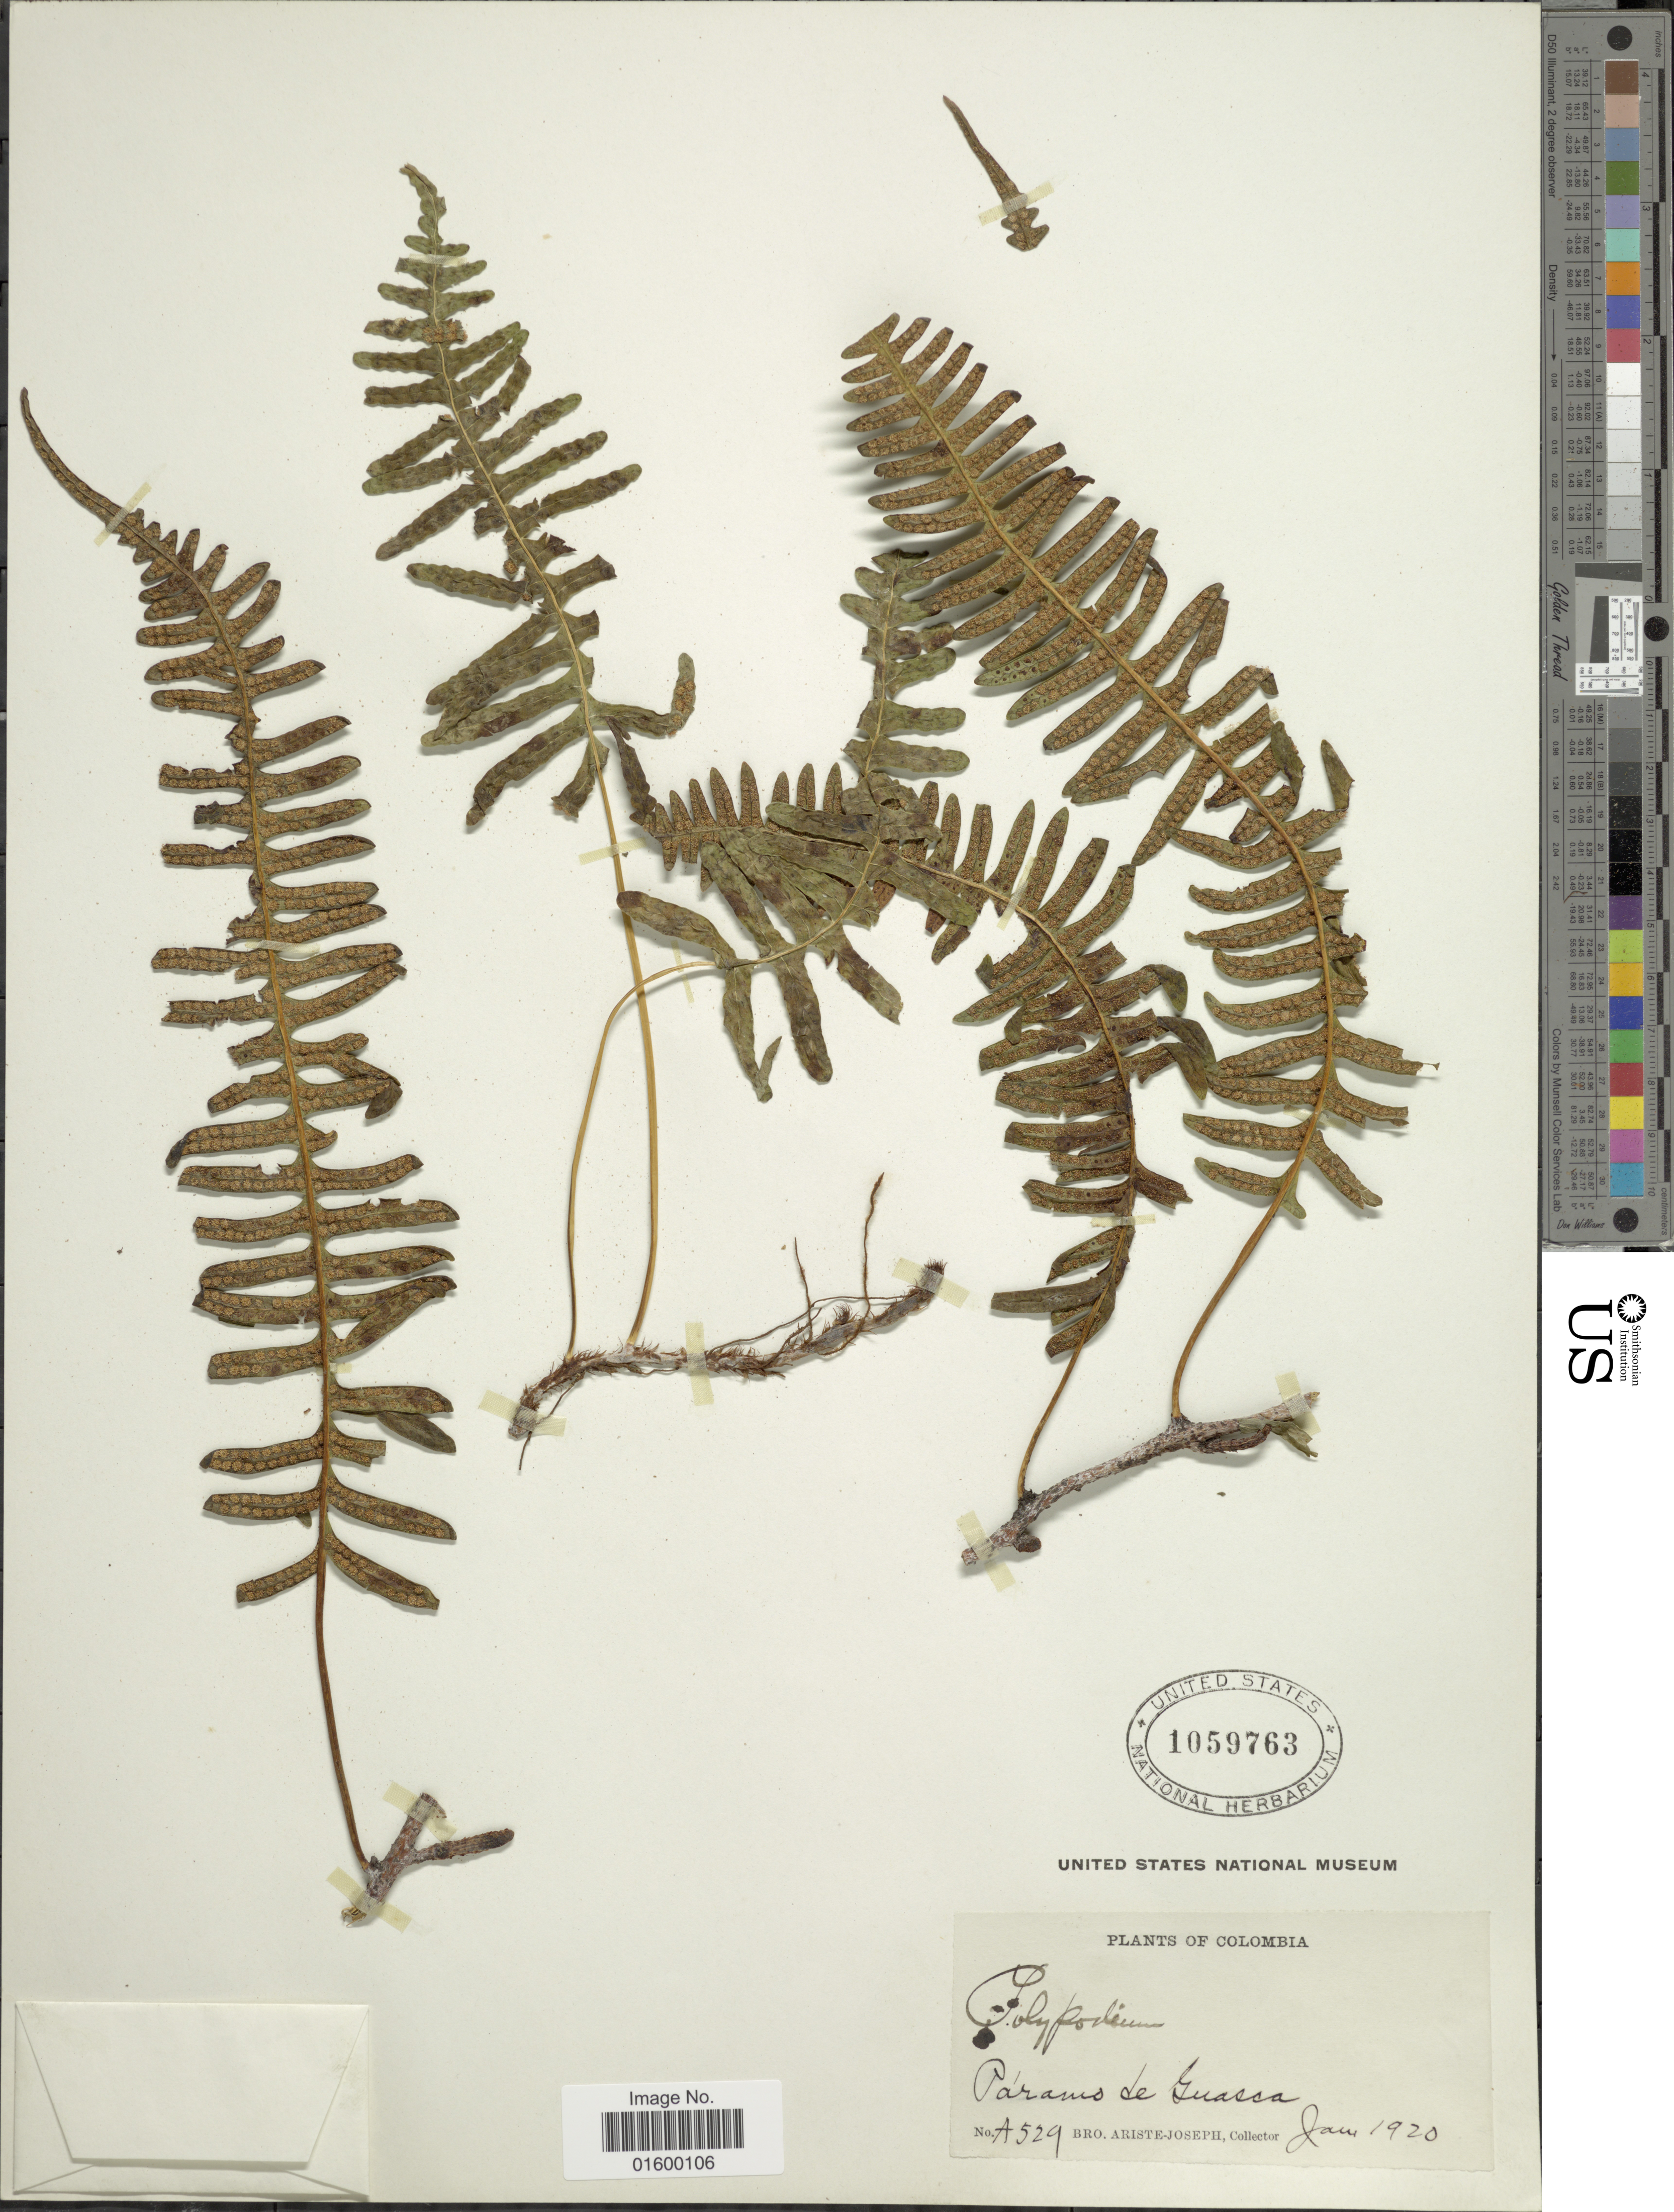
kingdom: Plantae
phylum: Tracheophyta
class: Polypodiopsida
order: Polypodiales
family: Polypodiaceae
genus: Pleopeltis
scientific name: Pleopeltis wiesbaurii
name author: (Sodiro) Lellinger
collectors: Bro. Ariste-Joseph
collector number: A529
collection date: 1920-01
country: Colombia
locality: Paramo de Guasca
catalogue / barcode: US 1059763